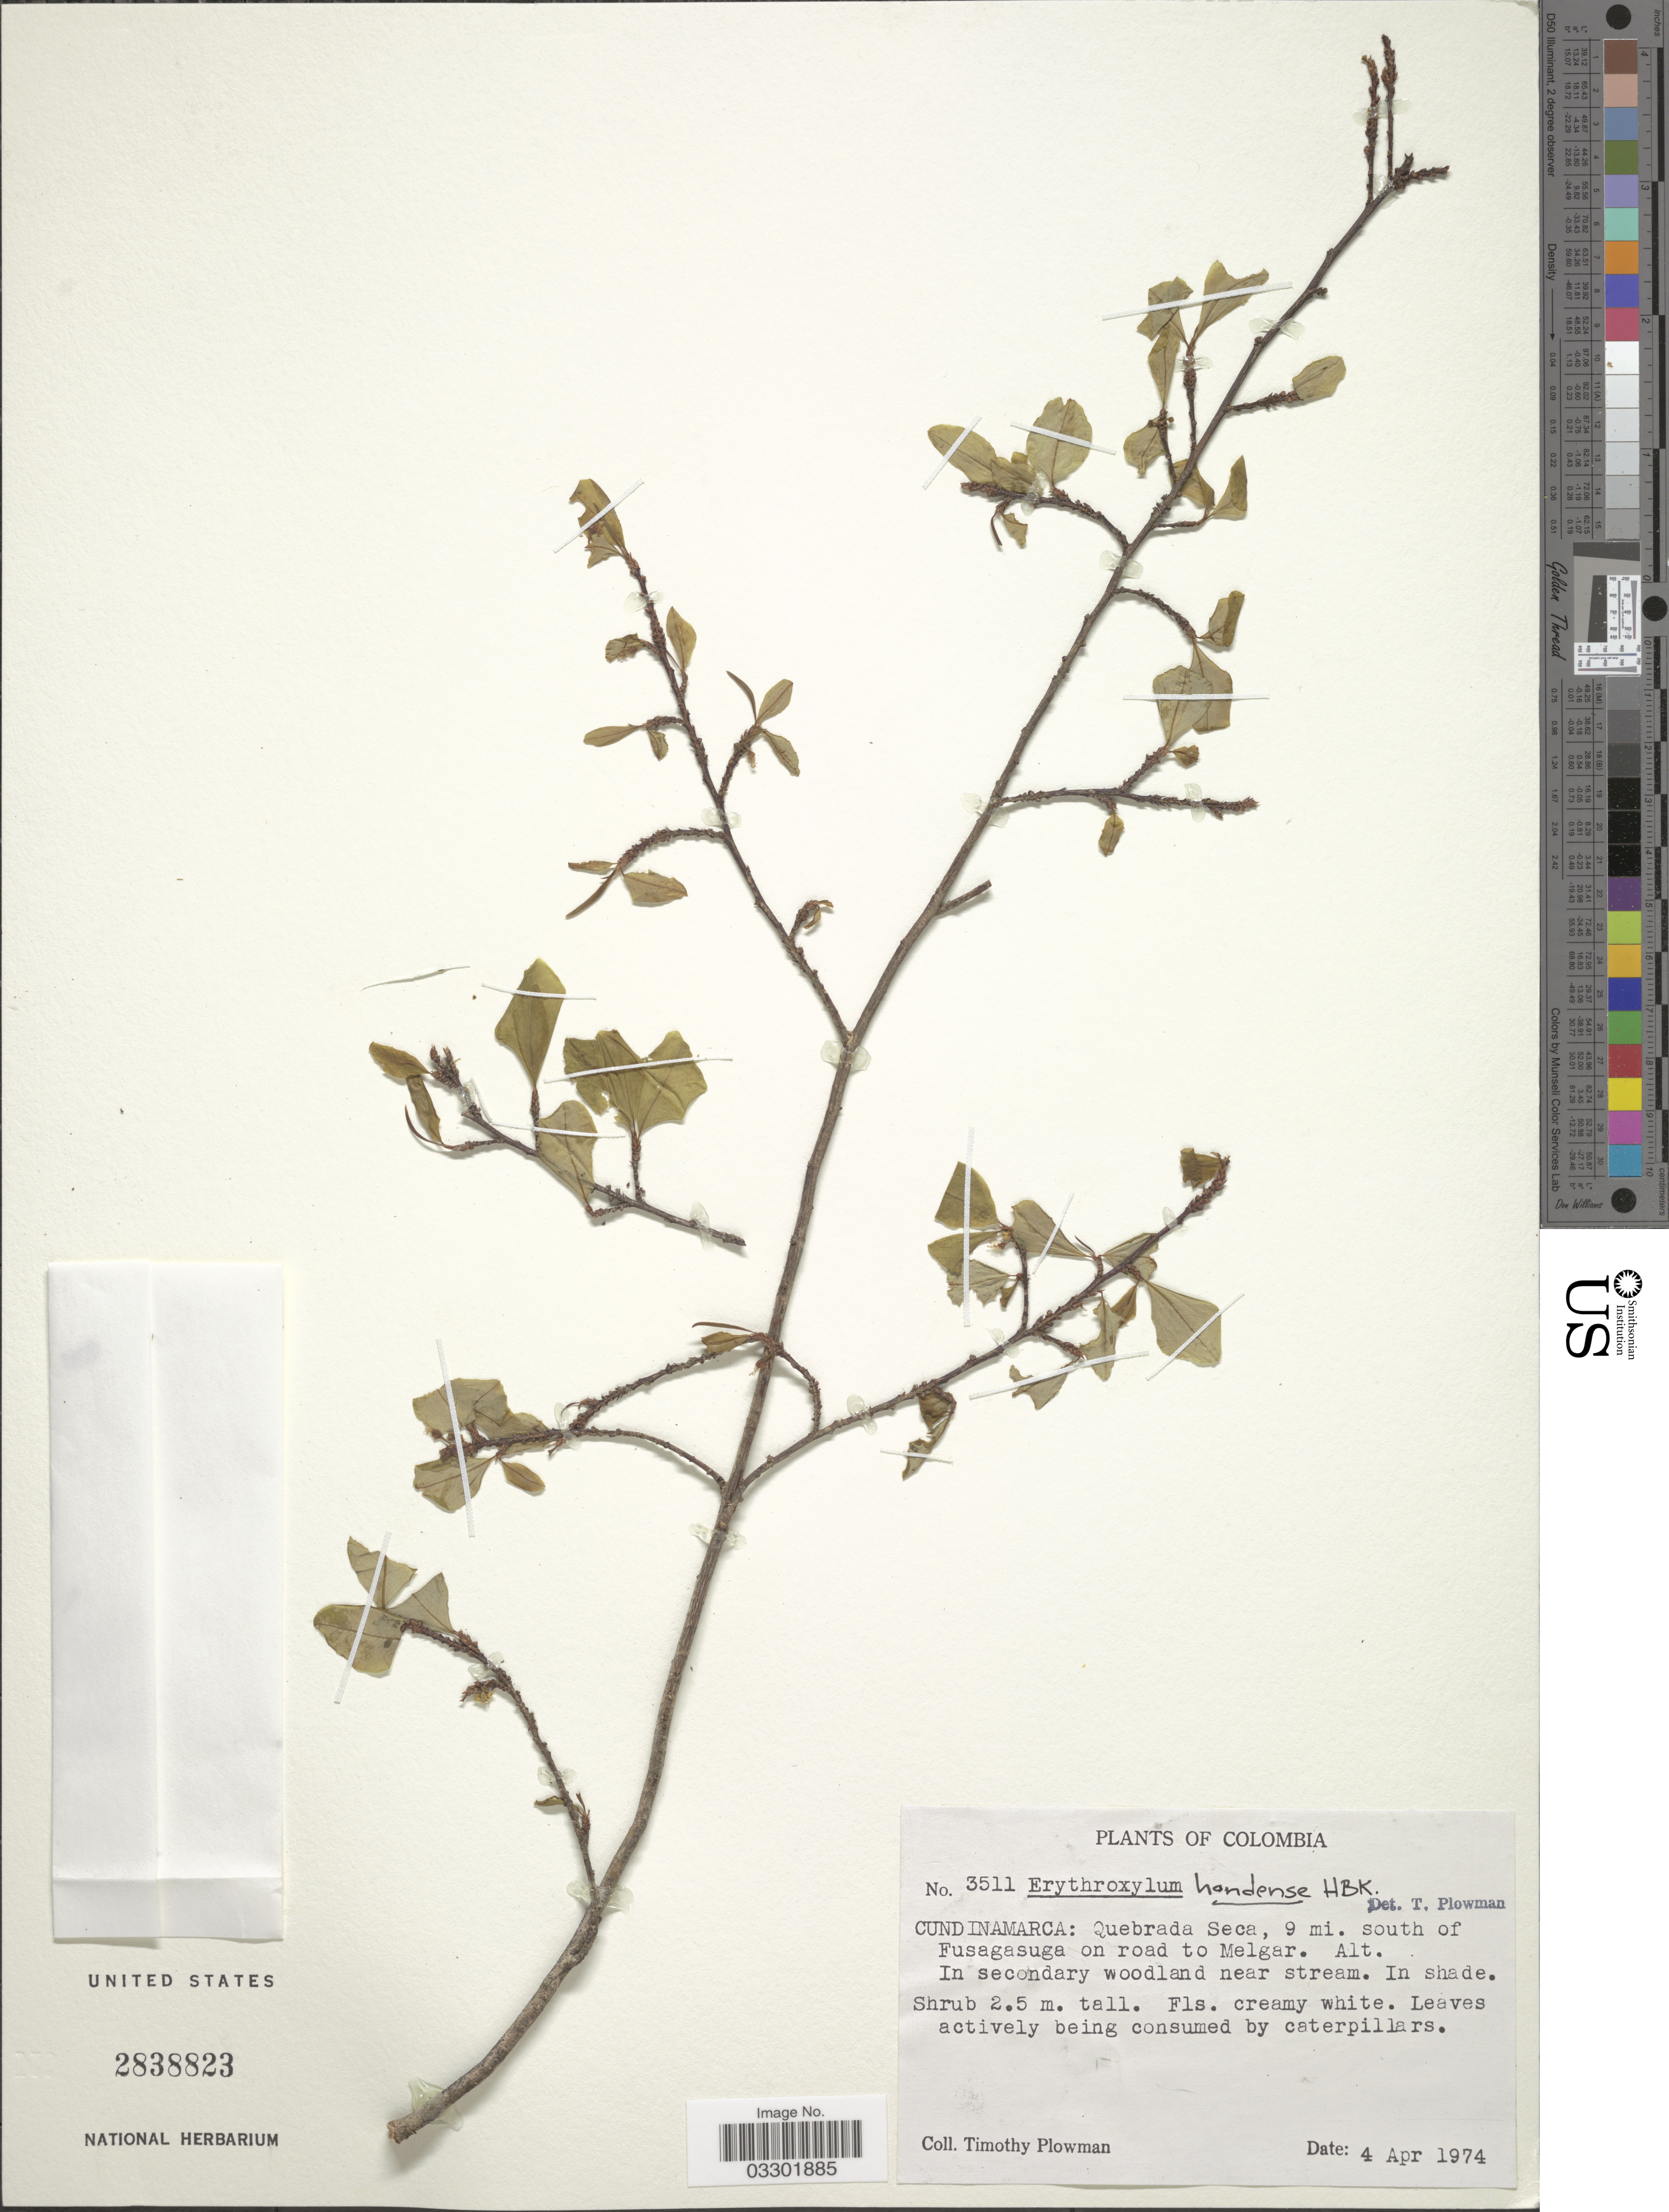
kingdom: Plantae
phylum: Tracheophyta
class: Magnoliopsida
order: Malpighiales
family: Erythroxylaceae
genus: Erythroxylum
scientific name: Erythroxylum hondense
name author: Kunth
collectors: T. Plowman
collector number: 3511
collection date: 1974-04-04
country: Colombia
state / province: Cundinamarca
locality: Quebrada Seca, 9 mi. south of Fusagasuga on road to Melgar.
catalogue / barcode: US 2838823